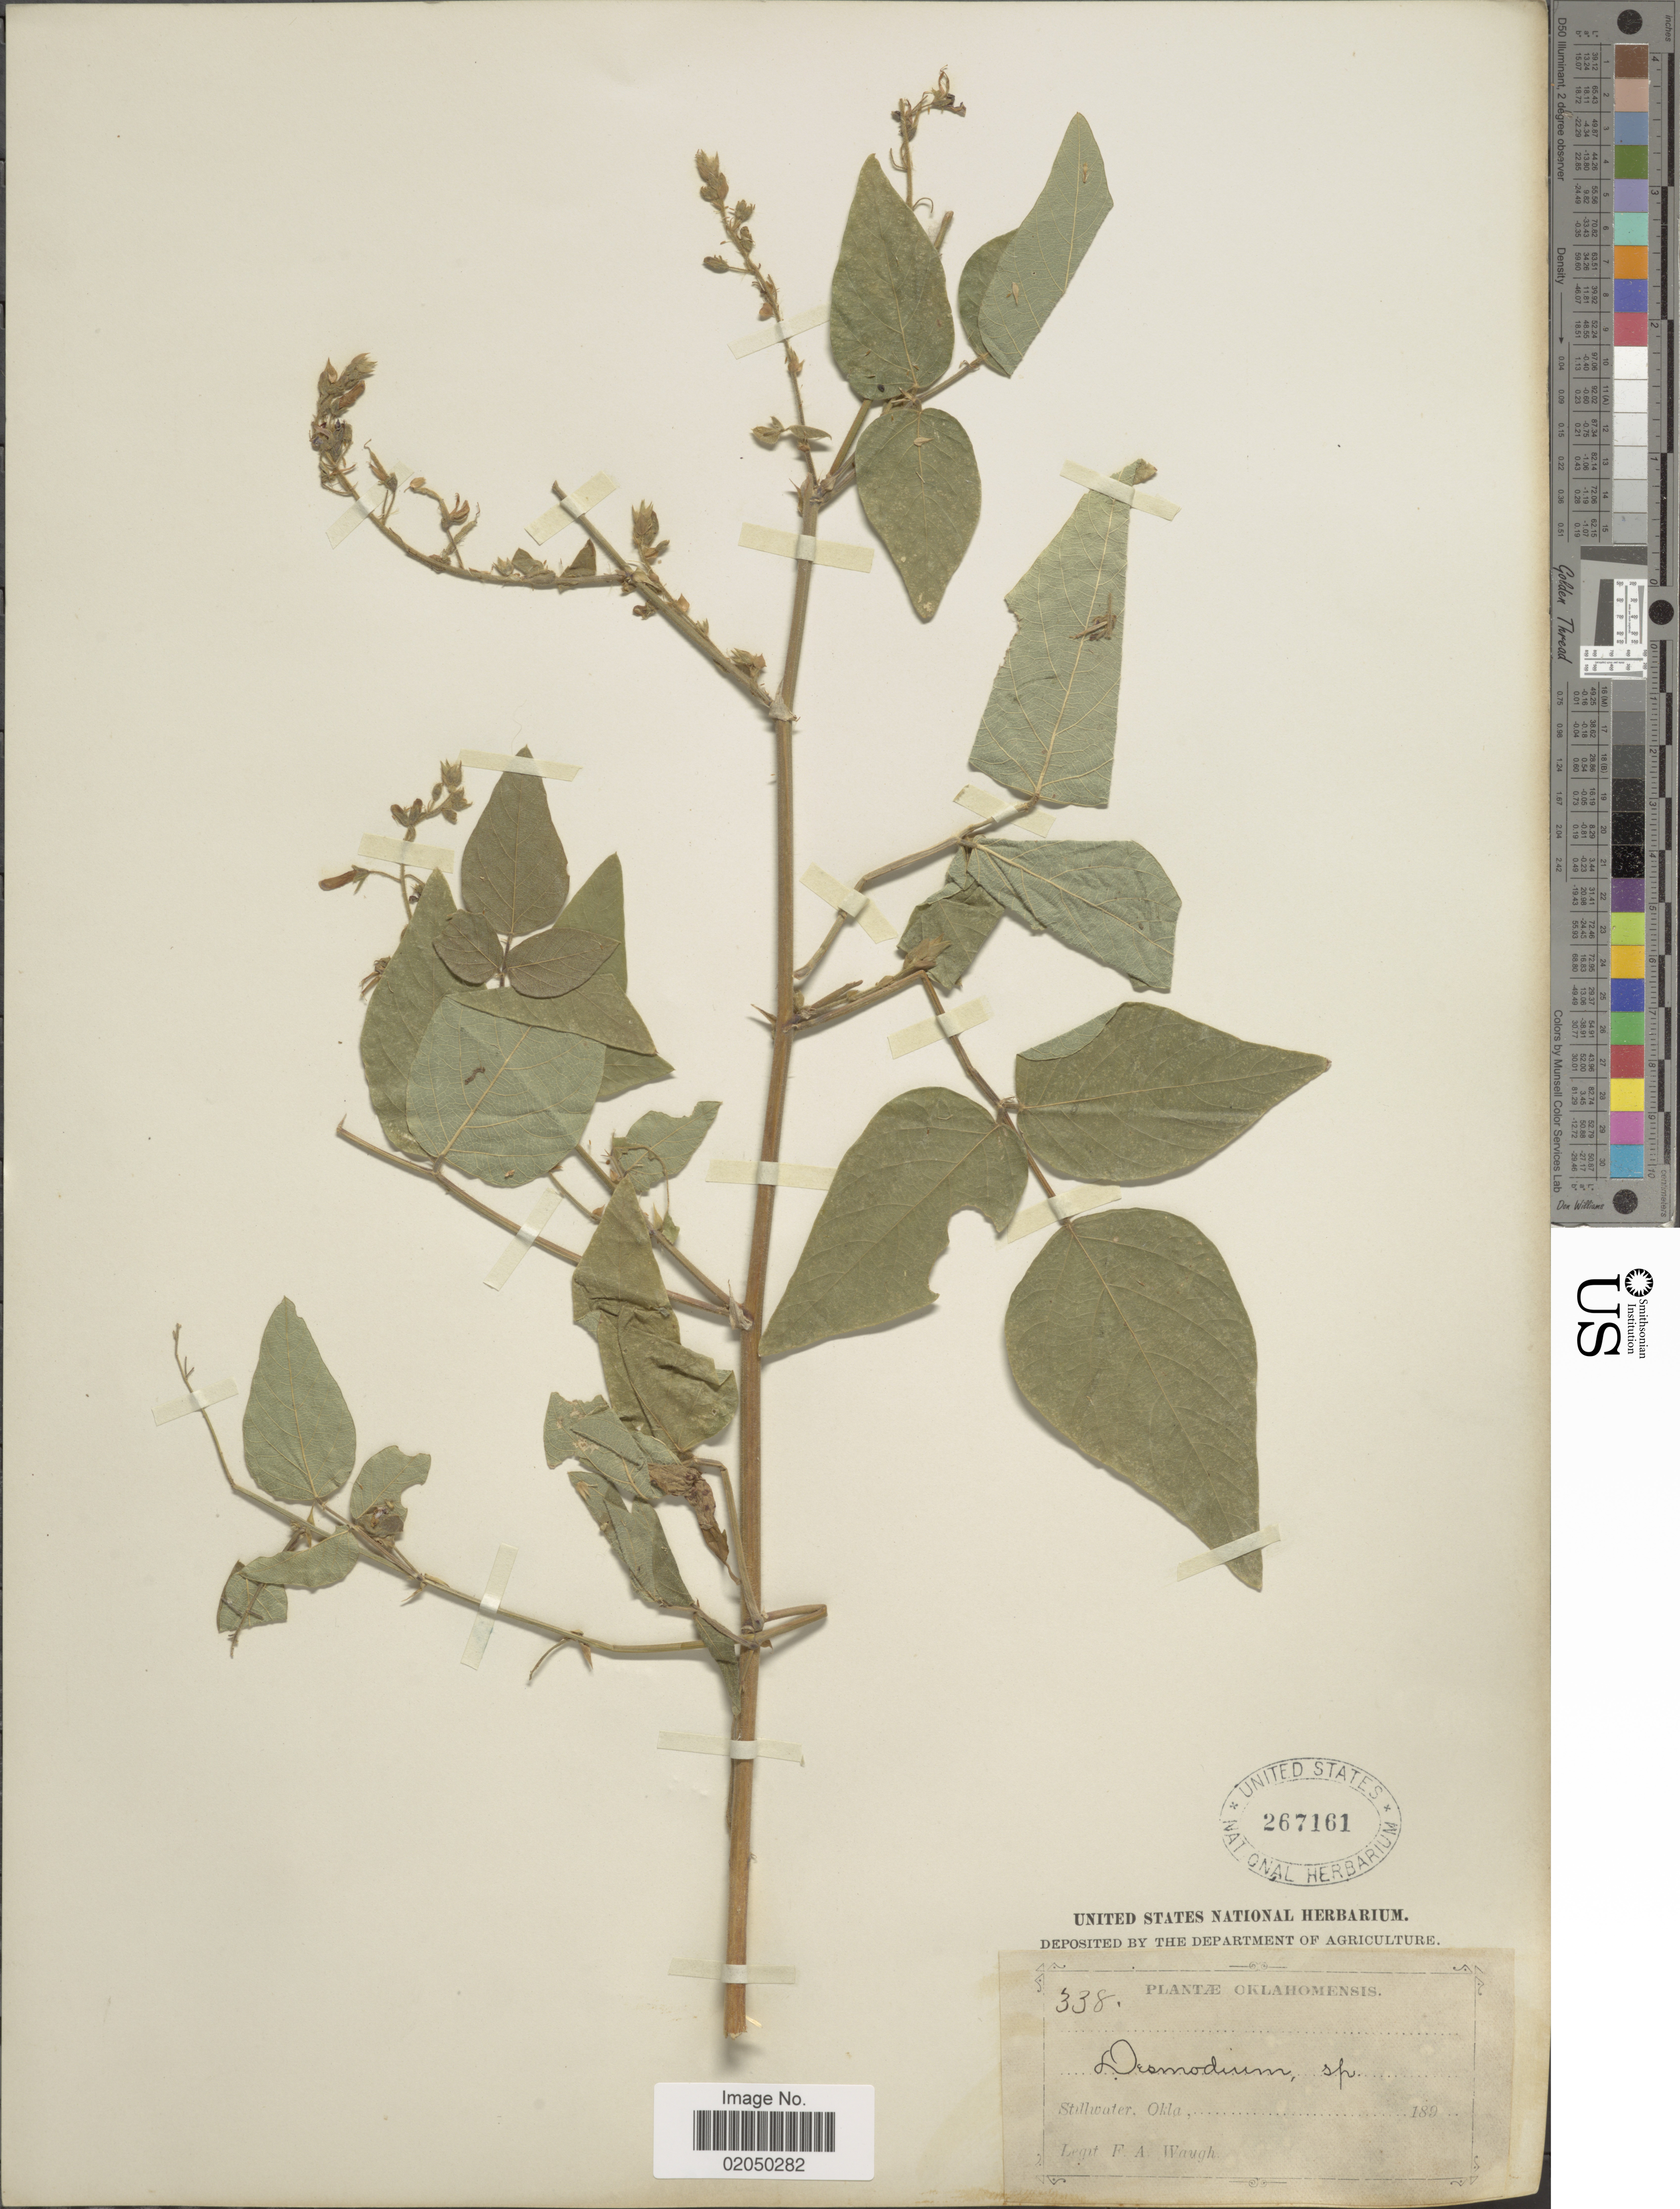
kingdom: Plantae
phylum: Tracheophyta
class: Magnoliopsida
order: Fabales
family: Fabaceae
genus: Desmodium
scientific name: Desmodium canescens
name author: (L.) DC.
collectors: F. Waugh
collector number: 338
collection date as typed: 189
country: United States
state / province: Oklahoma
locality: Stillwater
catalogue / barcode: US 267161